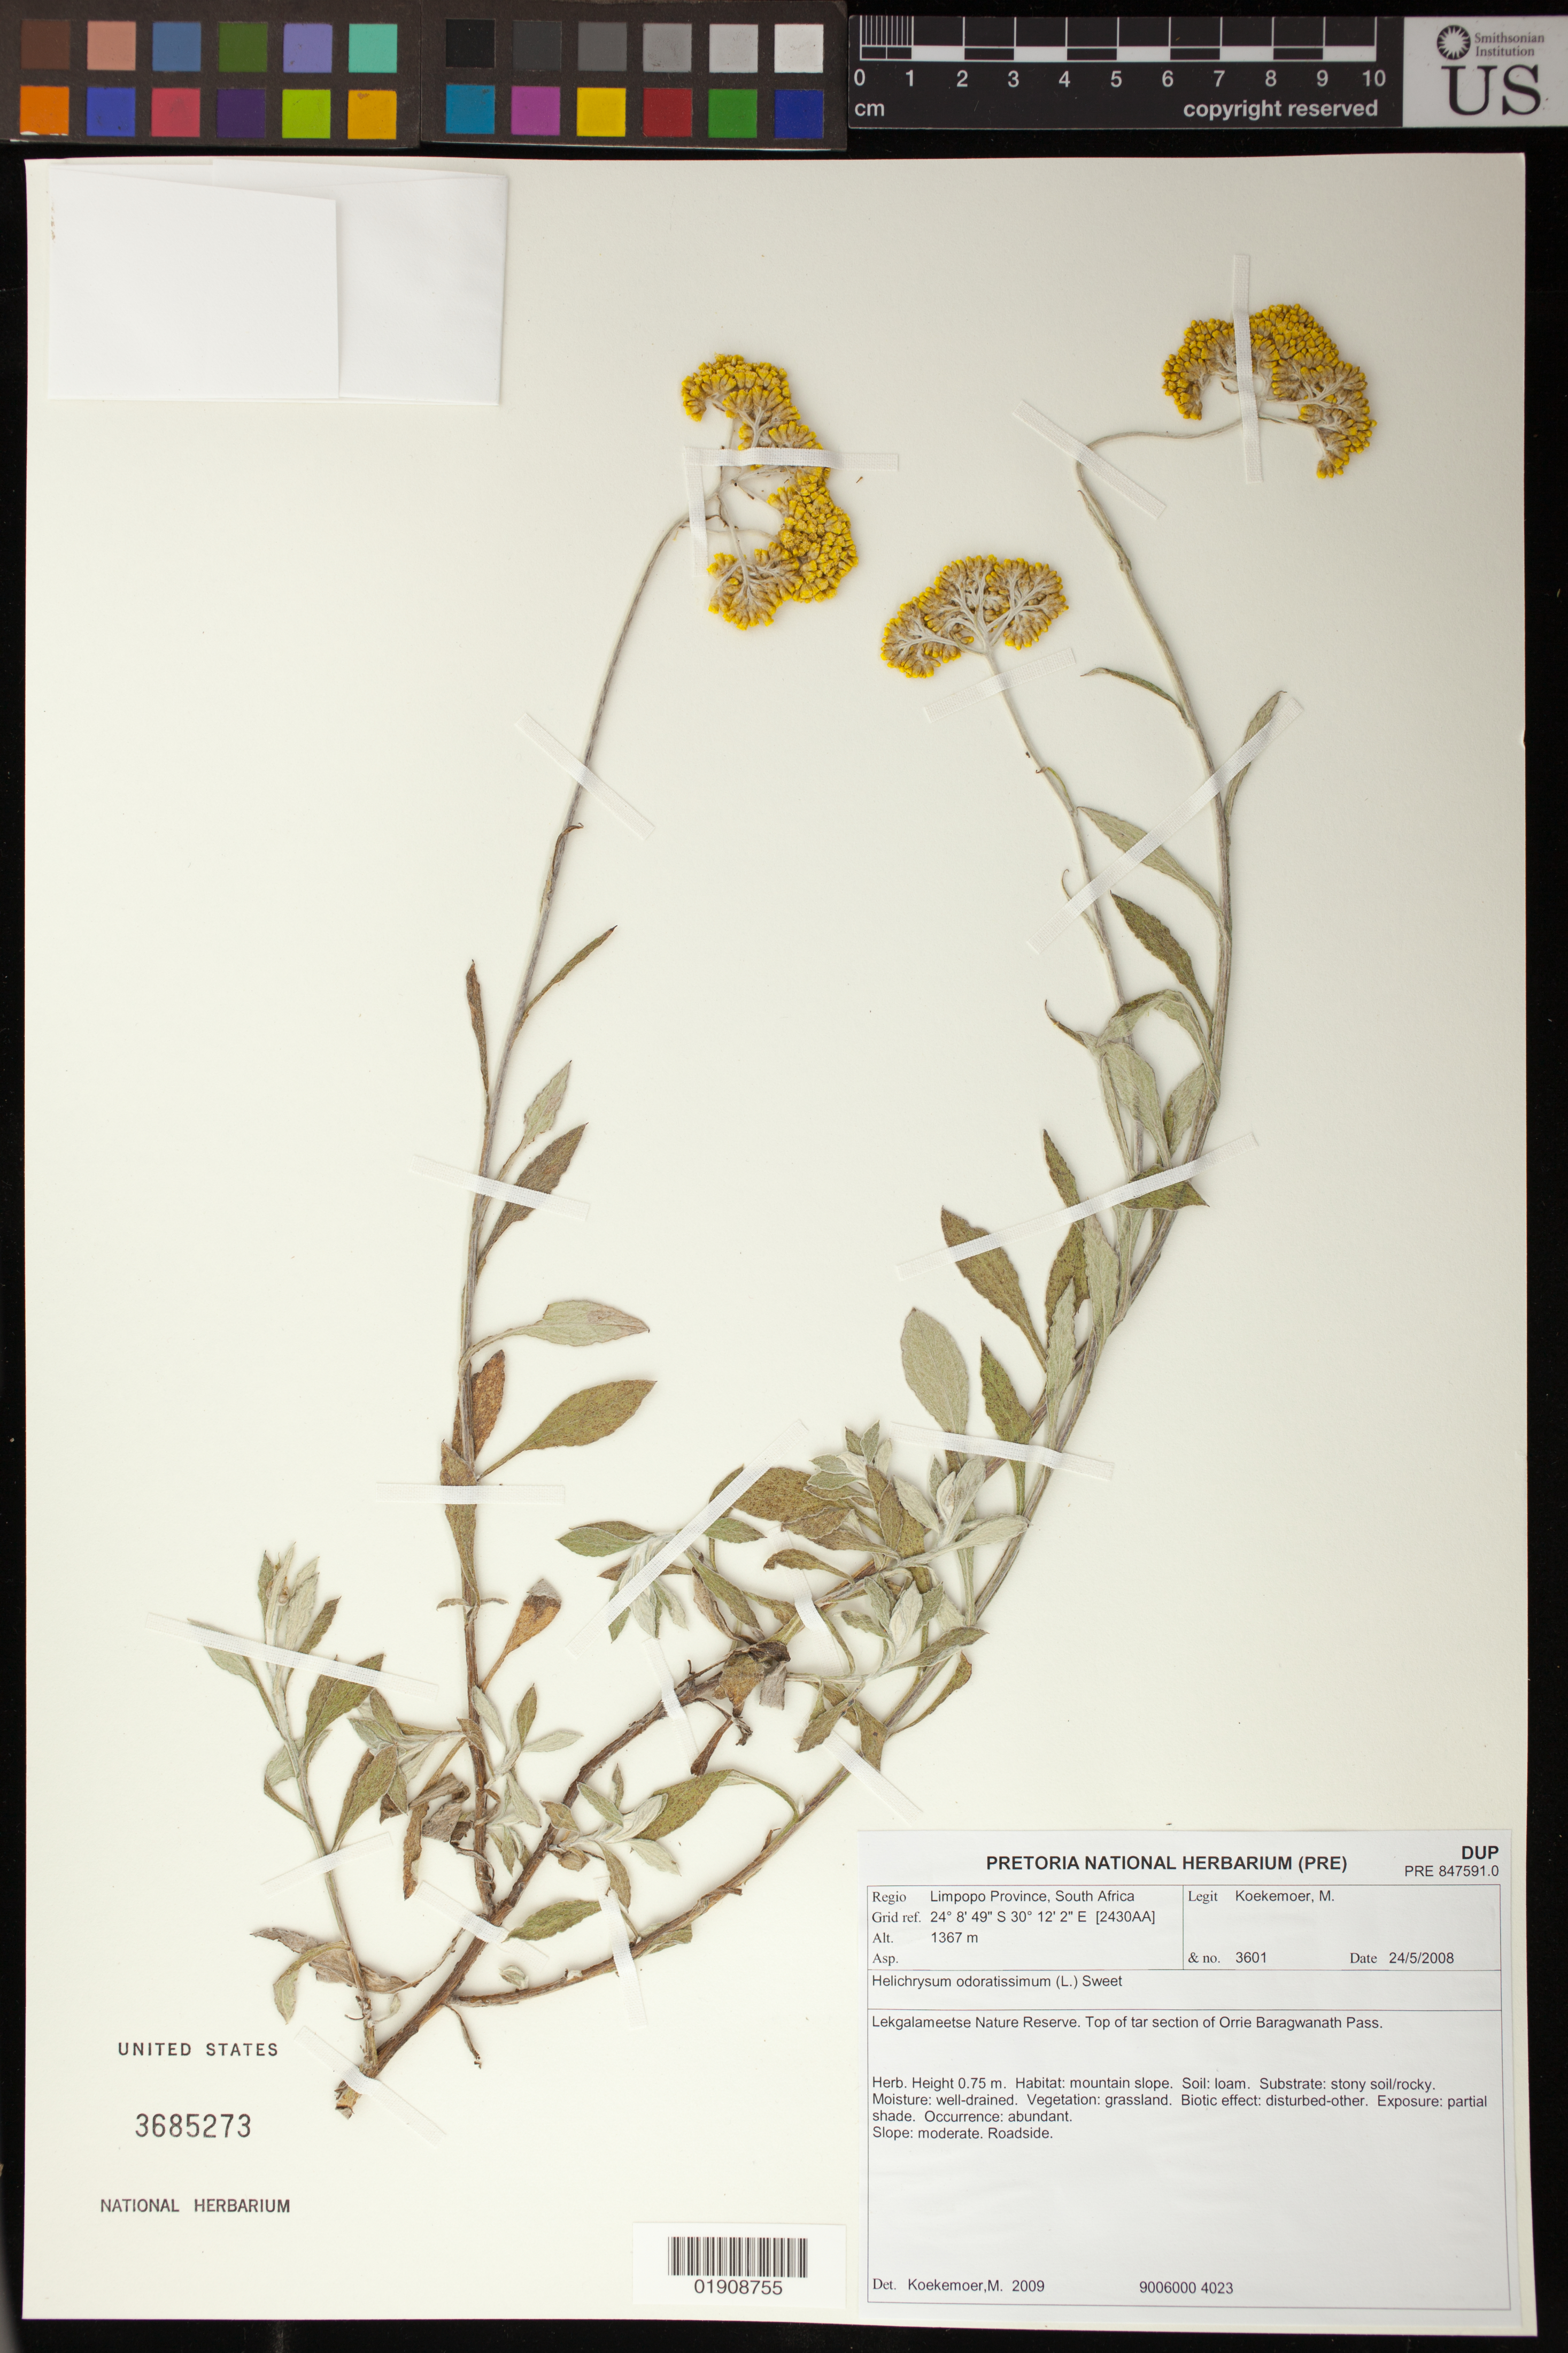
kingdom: Plantae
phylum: Tracheophyta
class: Magnoliopsida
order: Asterales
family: Asteraceae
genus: Helichrysum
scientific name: Helichrysum odoratissimum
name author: (L.) Sweet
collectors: M. Koekemoer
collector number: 3601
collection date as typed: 24 May 2008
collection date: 2008-05-24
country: South Africa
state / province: Limpopo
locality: Lekgalameetse Nature Reserve. Top of tar section of Orrie Baragwanath Pass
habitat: Mountain slope, grassland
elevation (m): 1367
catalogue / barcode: US 3685273